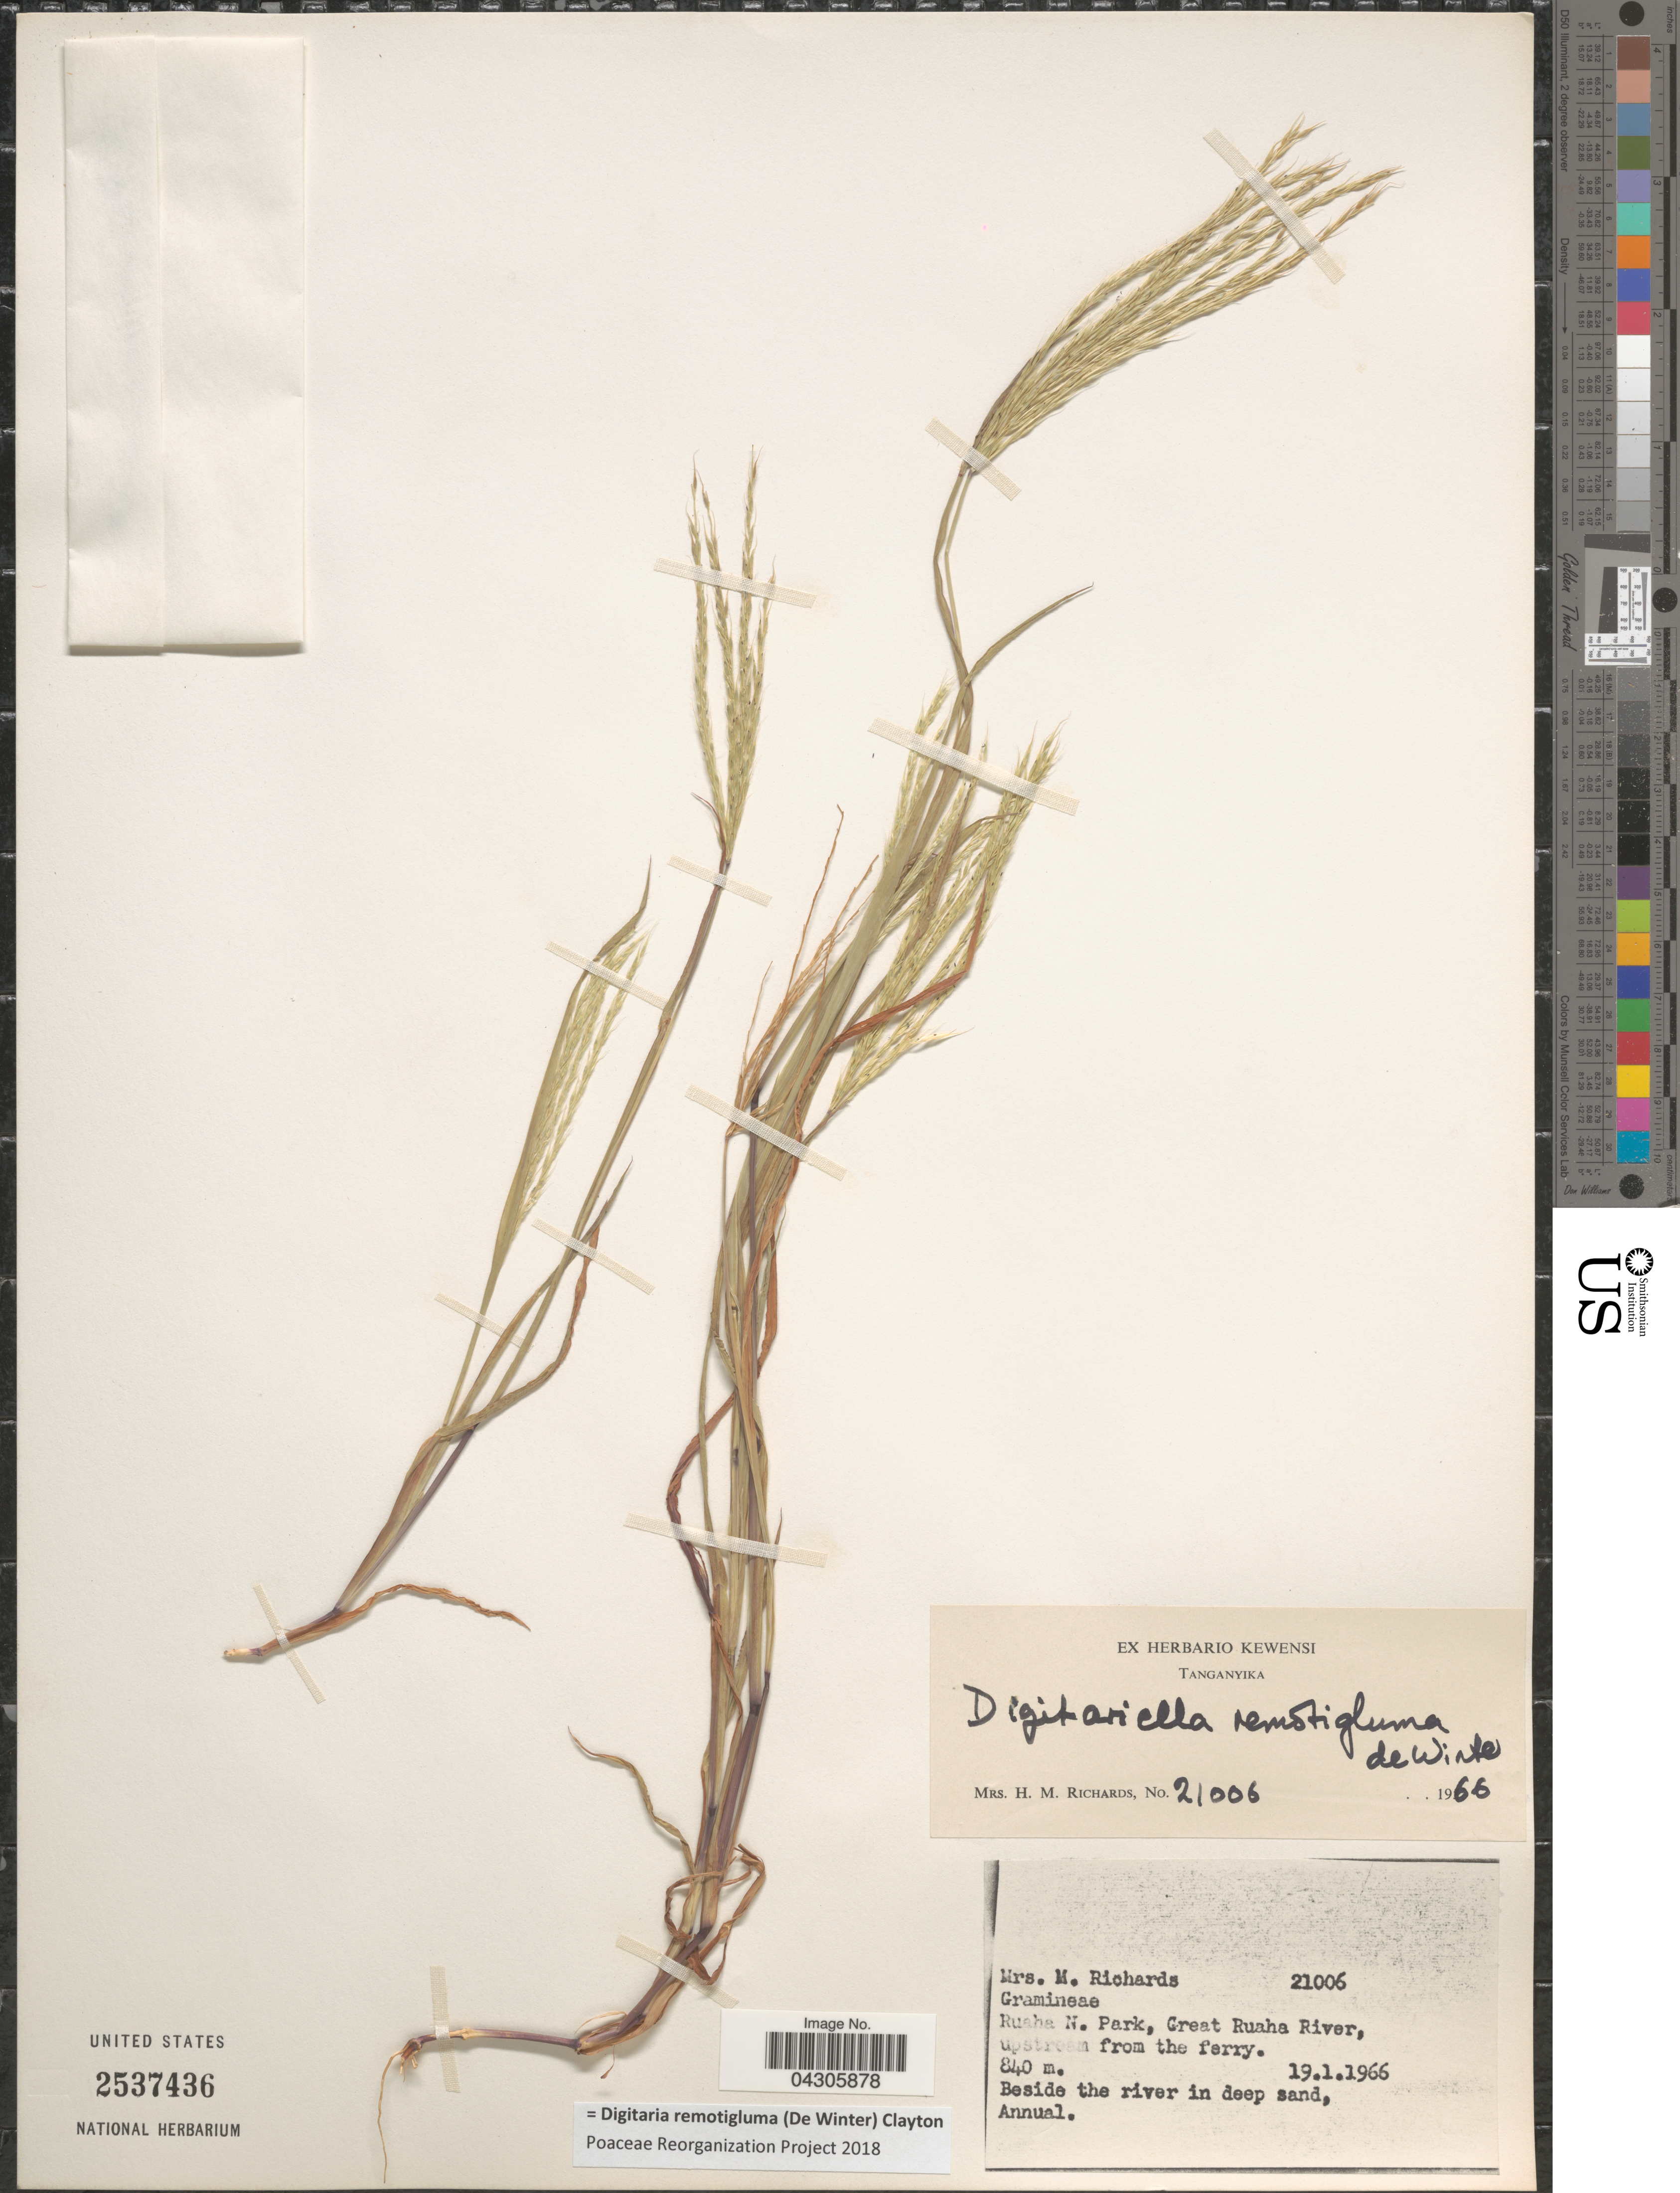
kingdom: Plantae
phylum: Tracheophyta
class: Liliopsida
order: Poales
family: Poaceae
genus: Digitaria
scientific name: Digitaria remotigluma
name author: (De Winter) Clayton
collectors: M. Richards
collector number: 21006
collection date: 1966-01-19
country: Tanzania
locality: Tanganyika. Ruaha N. Park, Great Ruaha River.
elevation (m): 840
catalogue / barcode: US 2537436